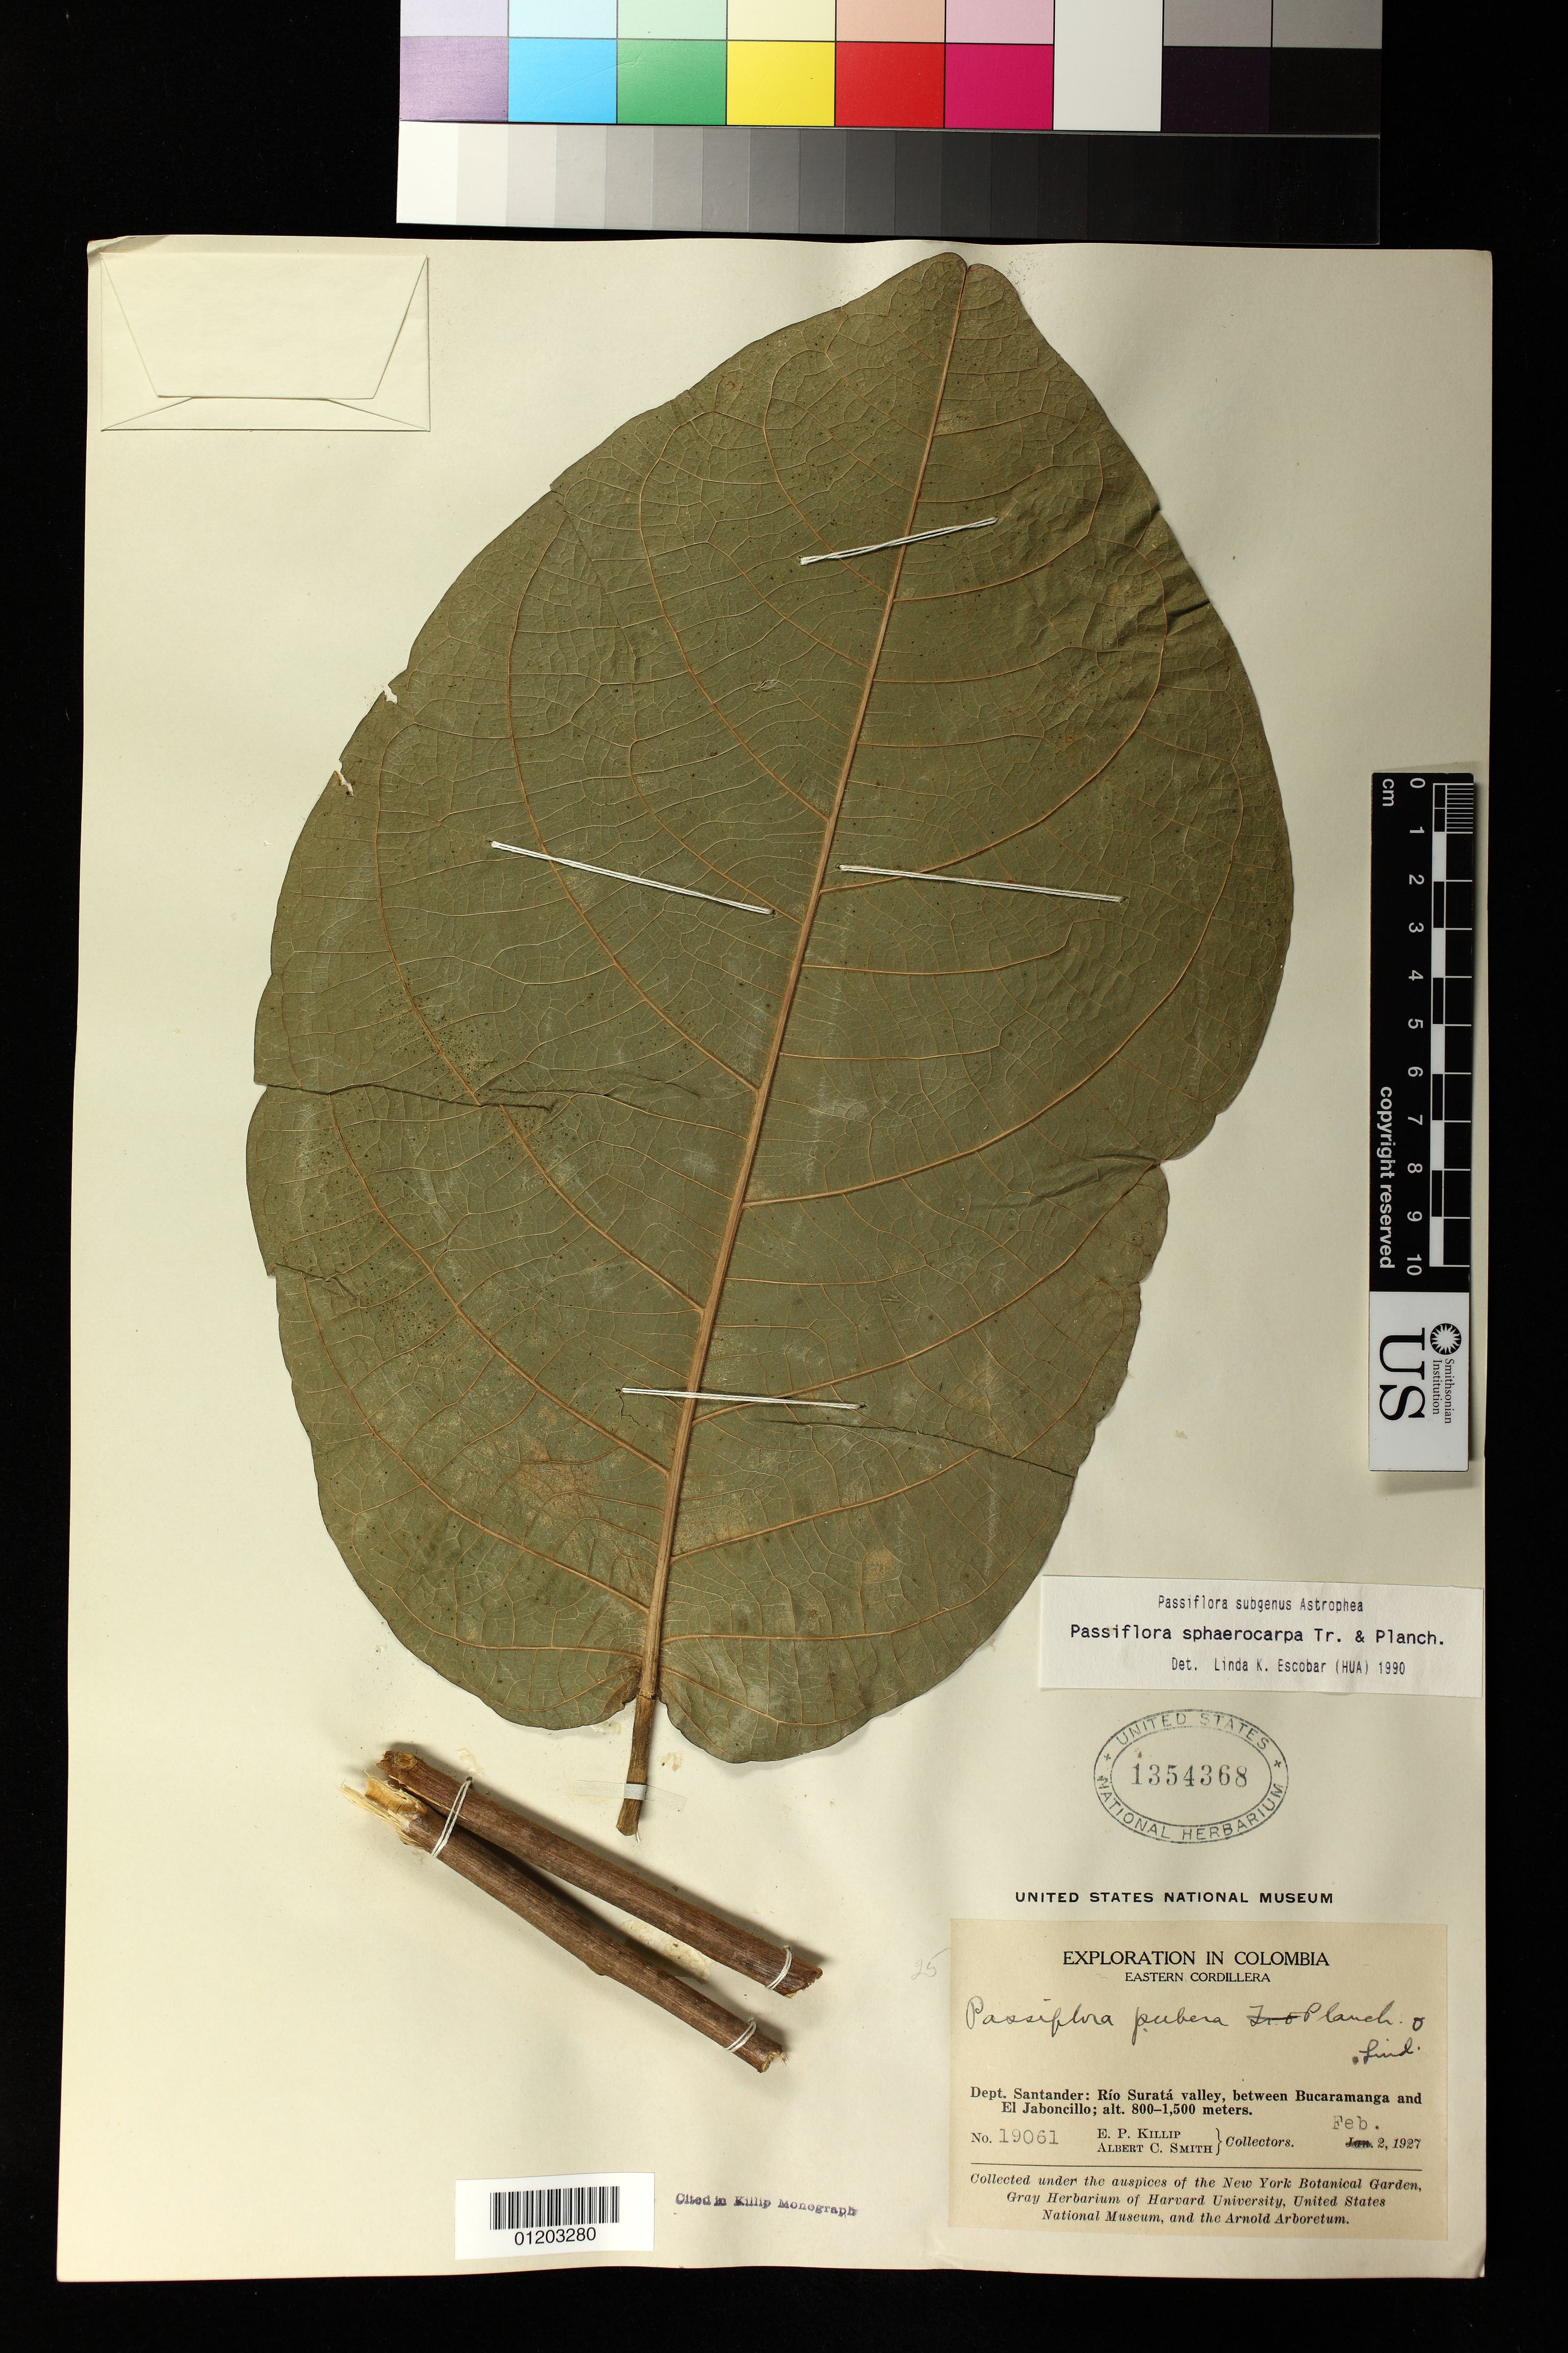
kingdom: Plantae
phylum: Tracheophyta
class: Magnoliopsida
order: Malpighiales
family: Passifloraceae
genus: Passiflora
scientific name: Passiflora sphaerocarpa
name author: Triana & Planch.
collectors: E. P. Killip & A. C. Smith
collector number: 19061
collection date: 1927-02-02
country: Colombia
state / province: Santander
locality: Rio Surata valley, between Bucaramanga and El Jaboncillo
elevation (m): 800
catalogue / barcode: US 1354368